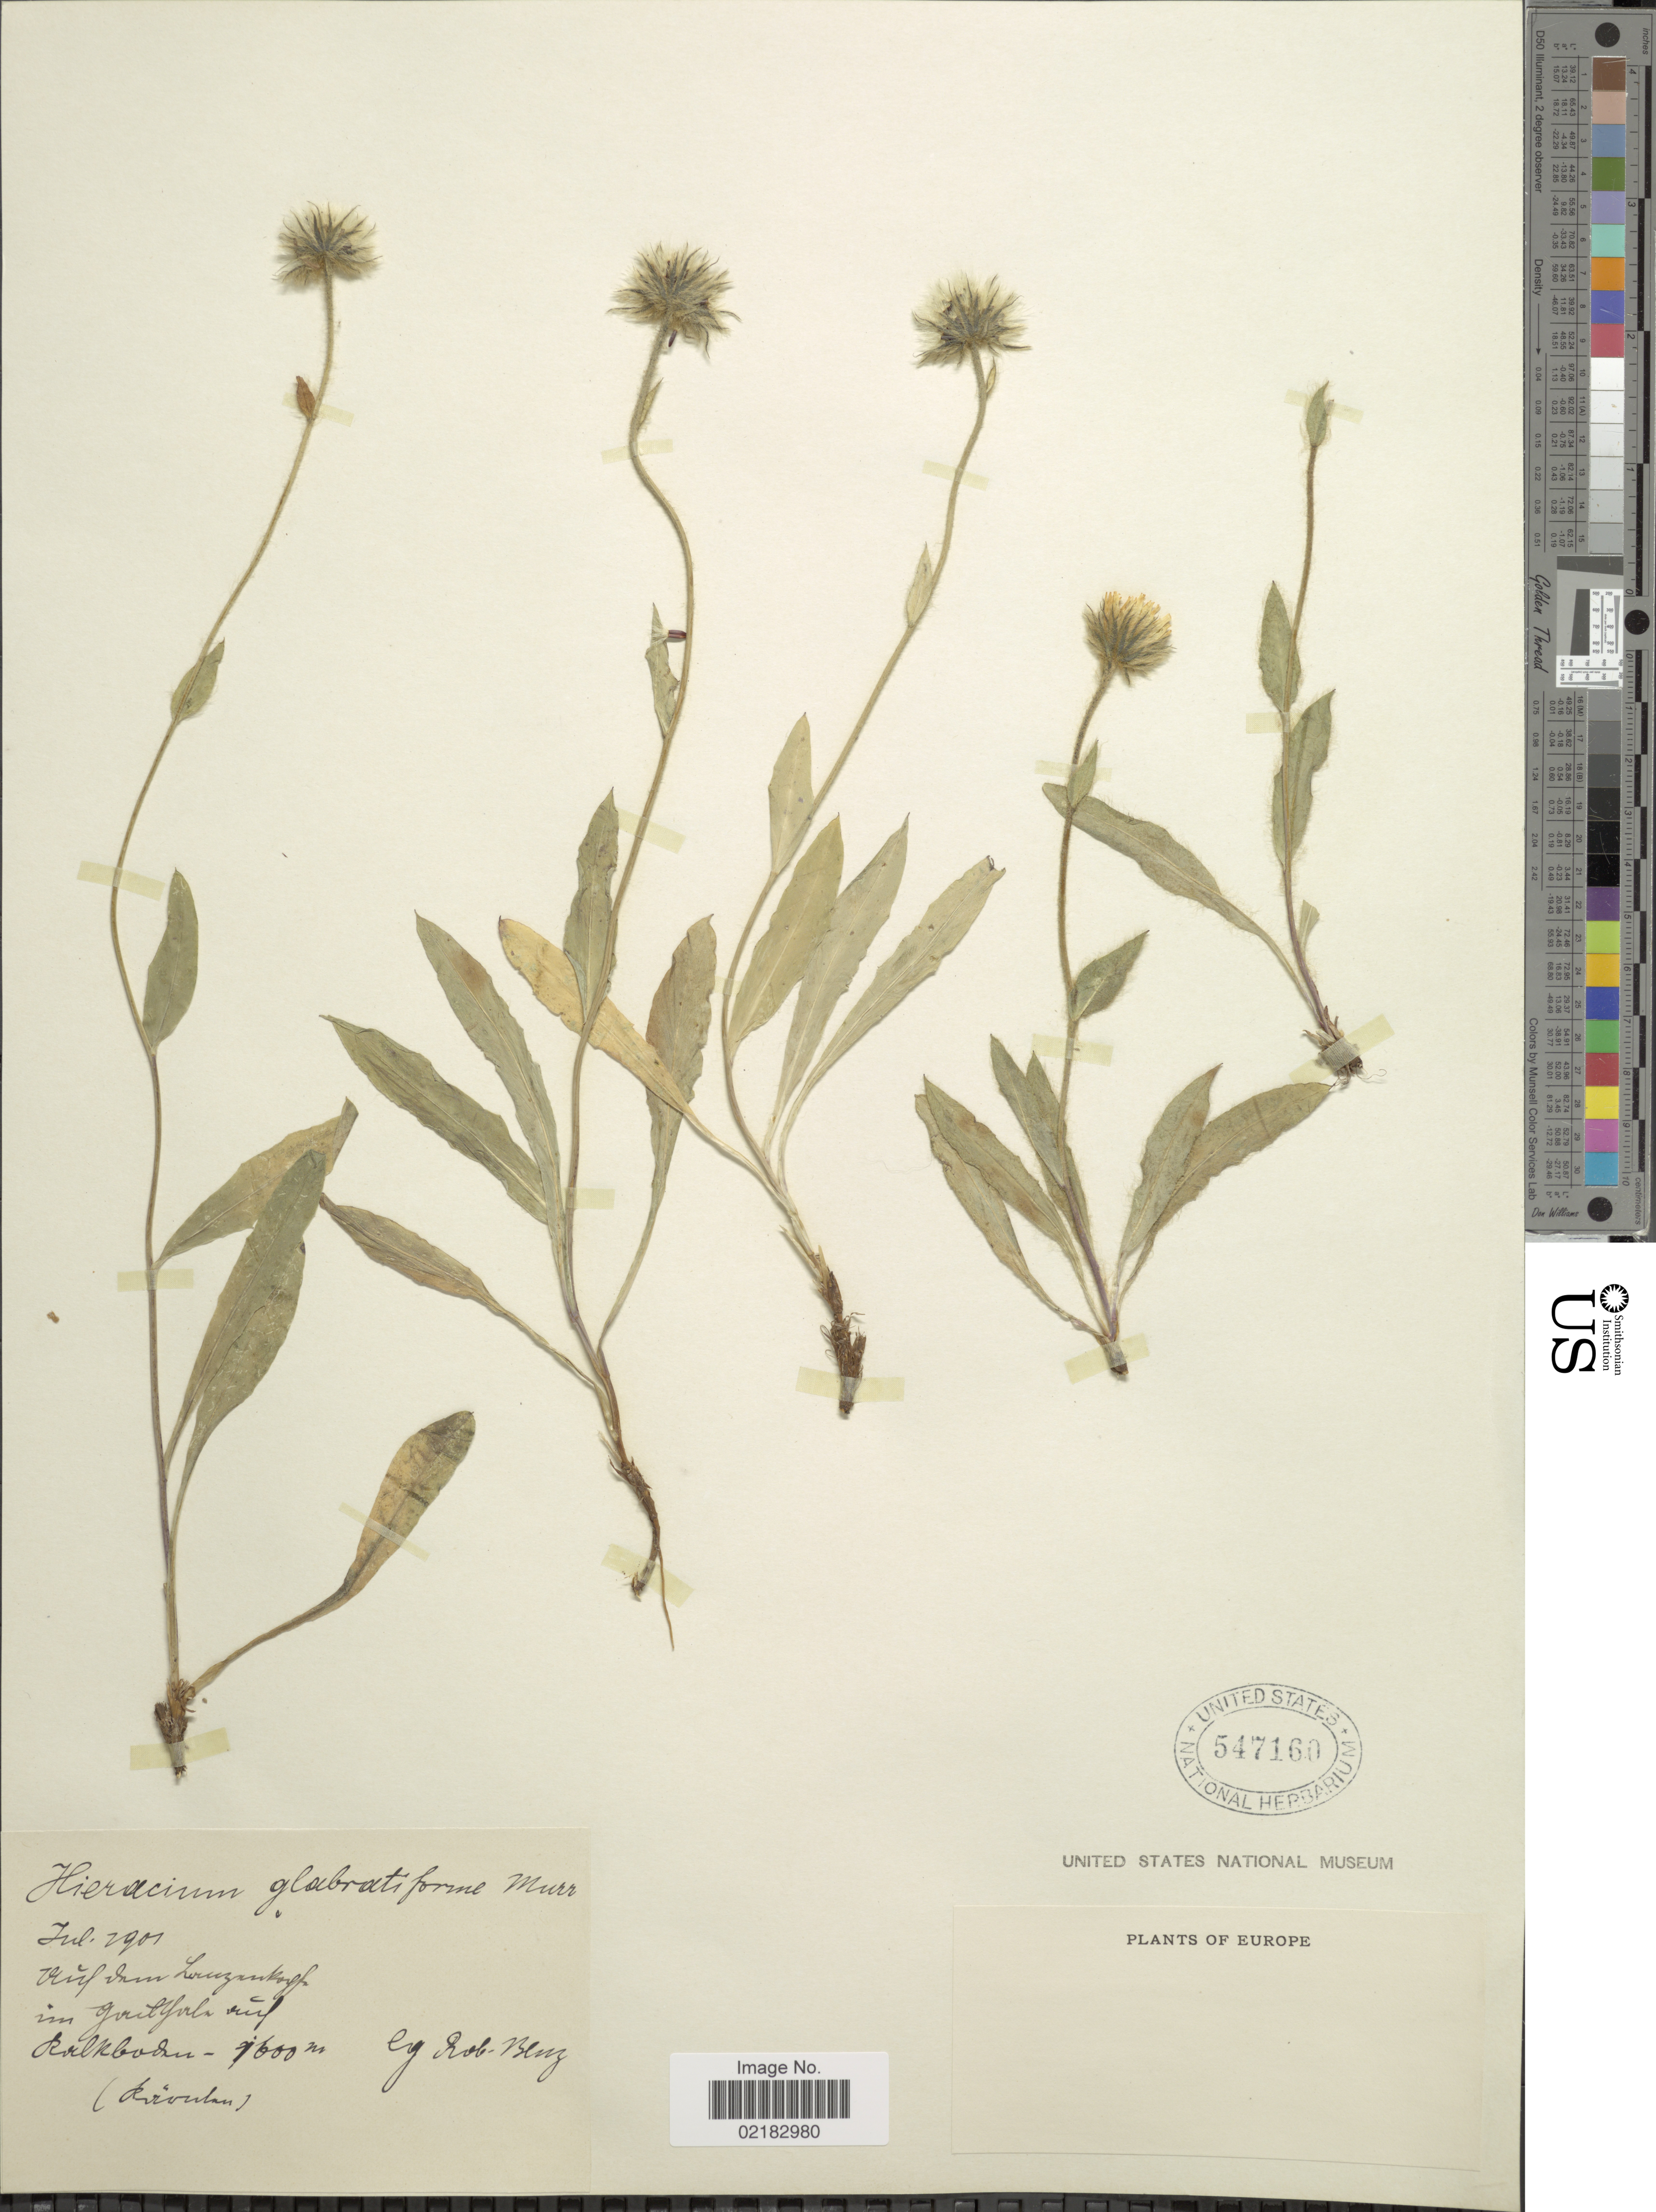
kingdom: Plantae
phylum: Tracheophyta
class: Magnoliopsida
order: Asterales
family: Asteraceae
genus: Hieracium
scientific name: Hieracium glabratum subsp. nudum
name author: Näg. & Peter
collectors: R. Benz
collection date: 1901-07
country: Germany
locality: Vinf in Zuurinkorf in Gorutilyorln uif RorlkBozen [interpreted]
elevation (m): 1600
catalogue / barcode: US 547160